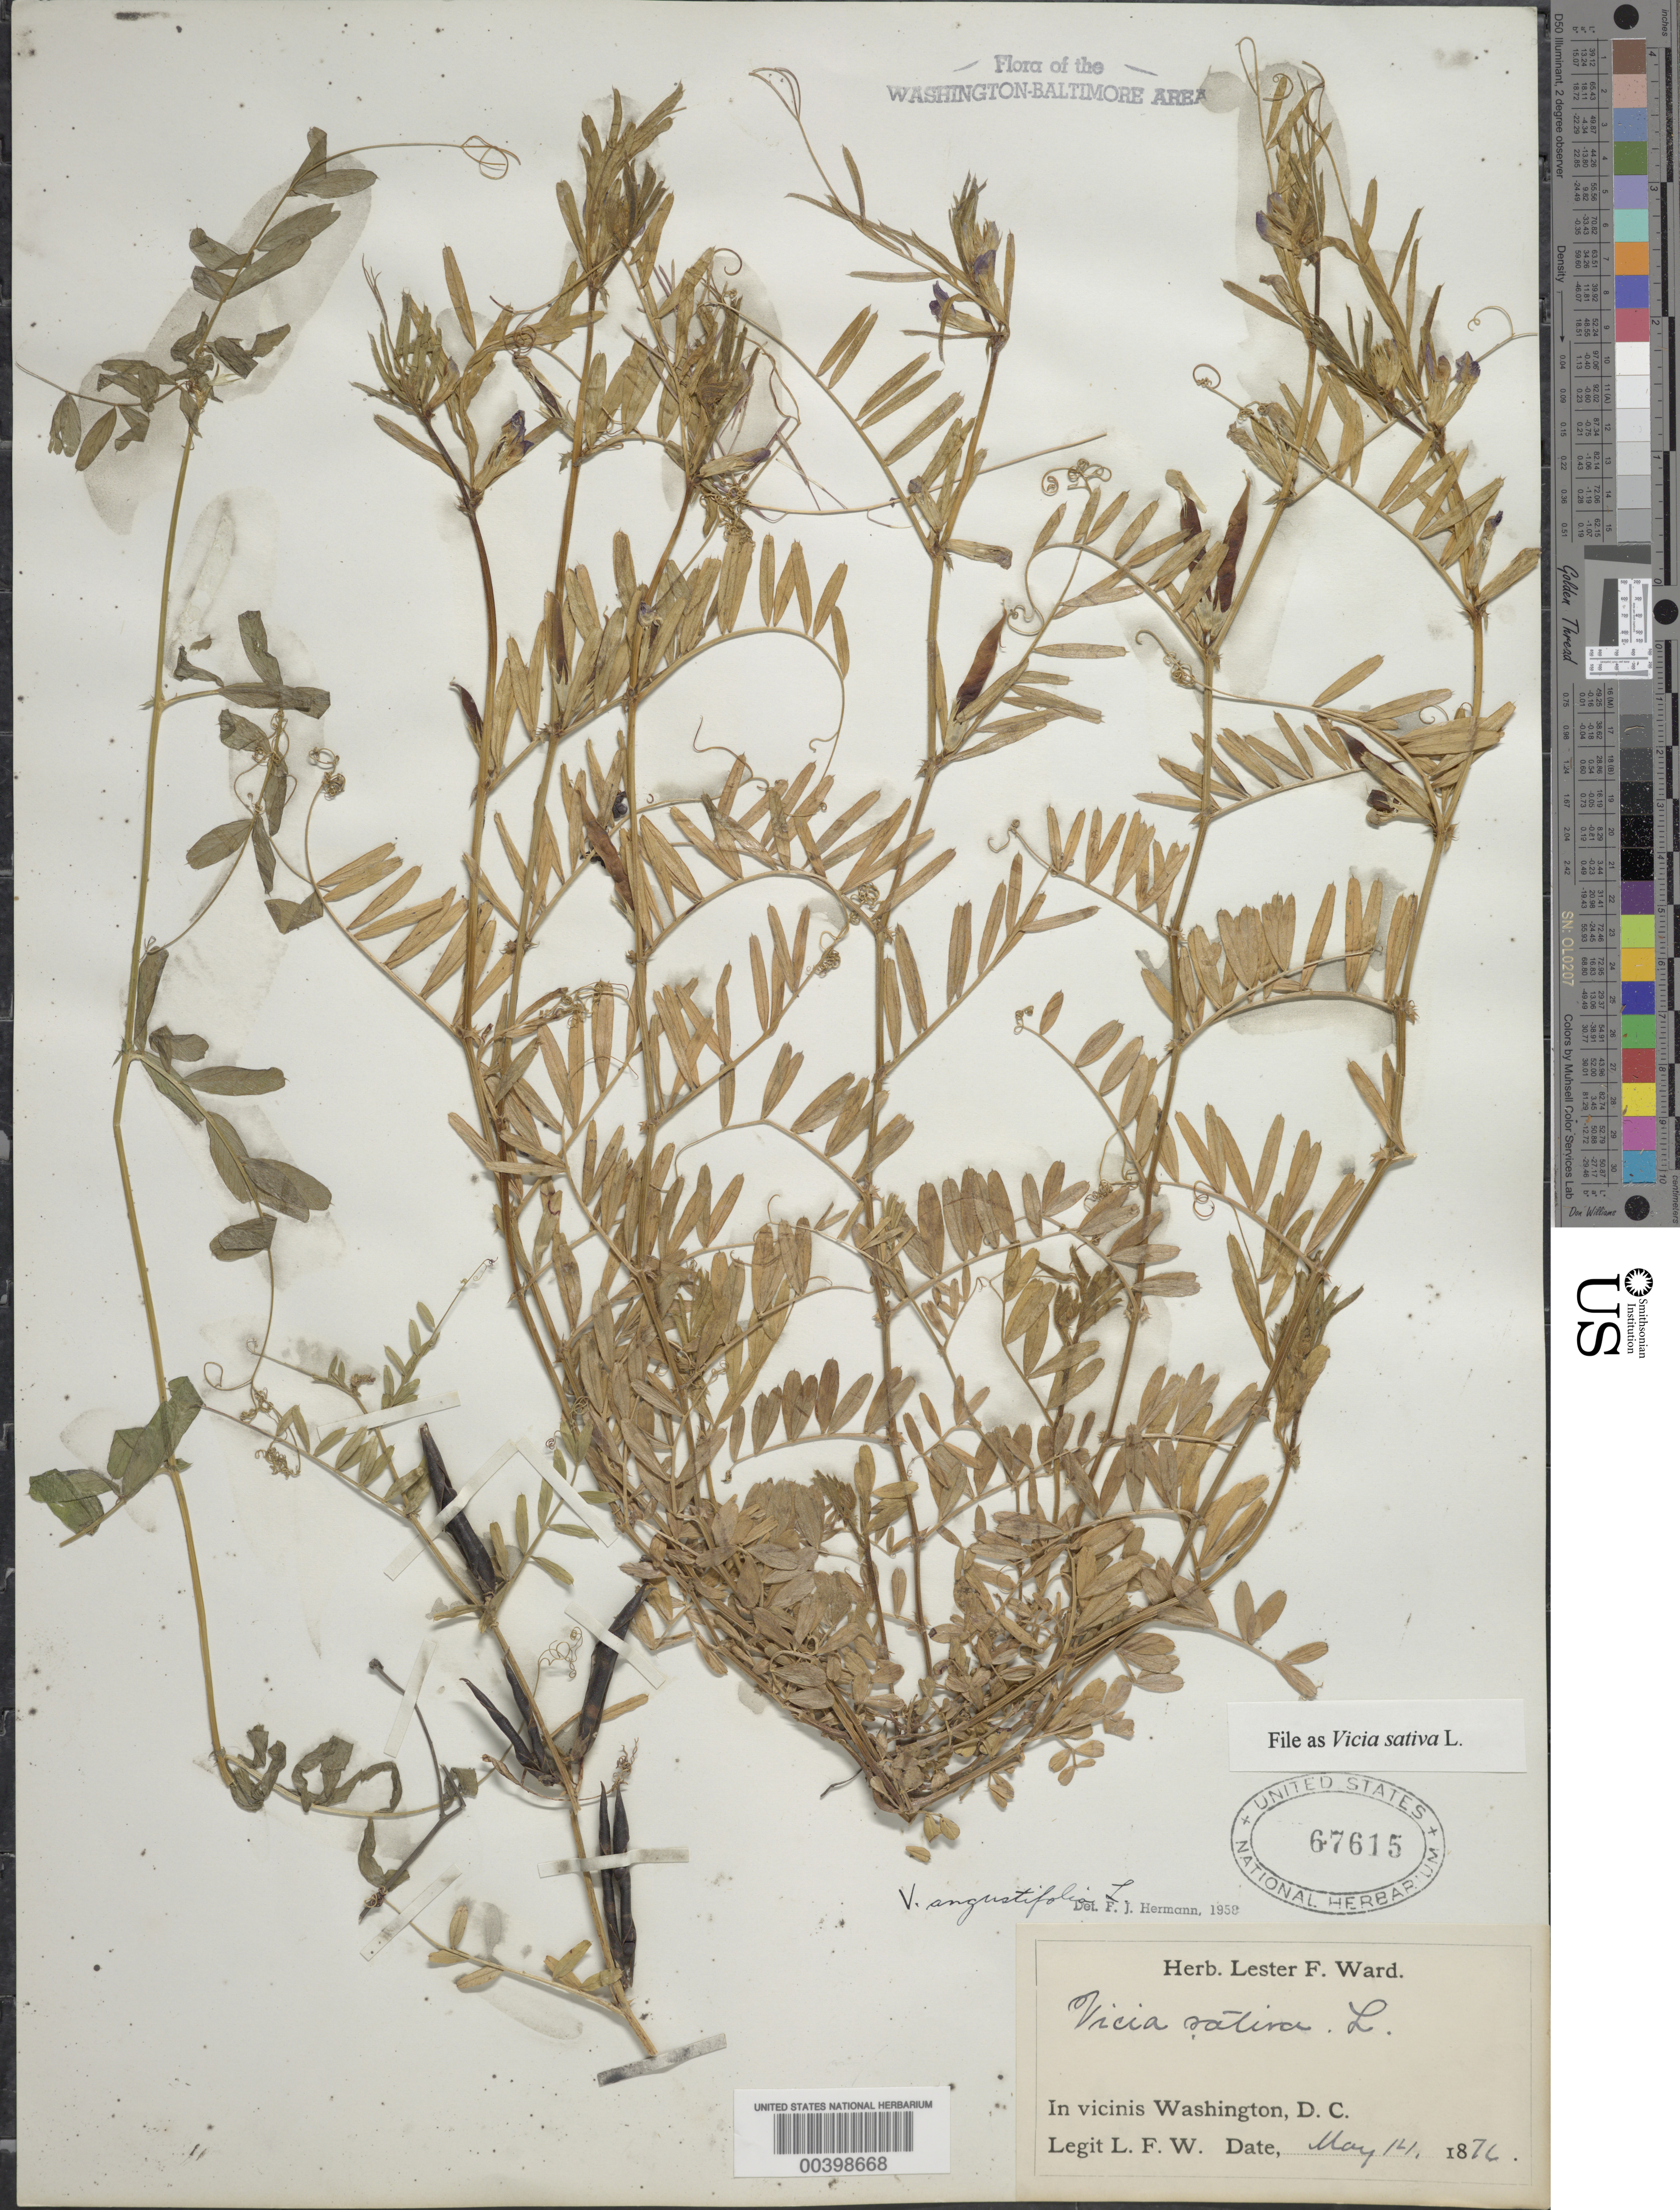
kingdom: Plantae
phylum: Tracheophyta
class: Magnoliopsida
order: Fabales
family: Fabaceae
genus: Vicia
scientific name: Vicia sativa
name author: L.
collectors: L. F. Ward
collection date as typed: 14 May 1876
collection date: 1876-05-14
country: United States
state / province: District of Columbia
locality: Washington DC area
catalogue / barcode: US 67615